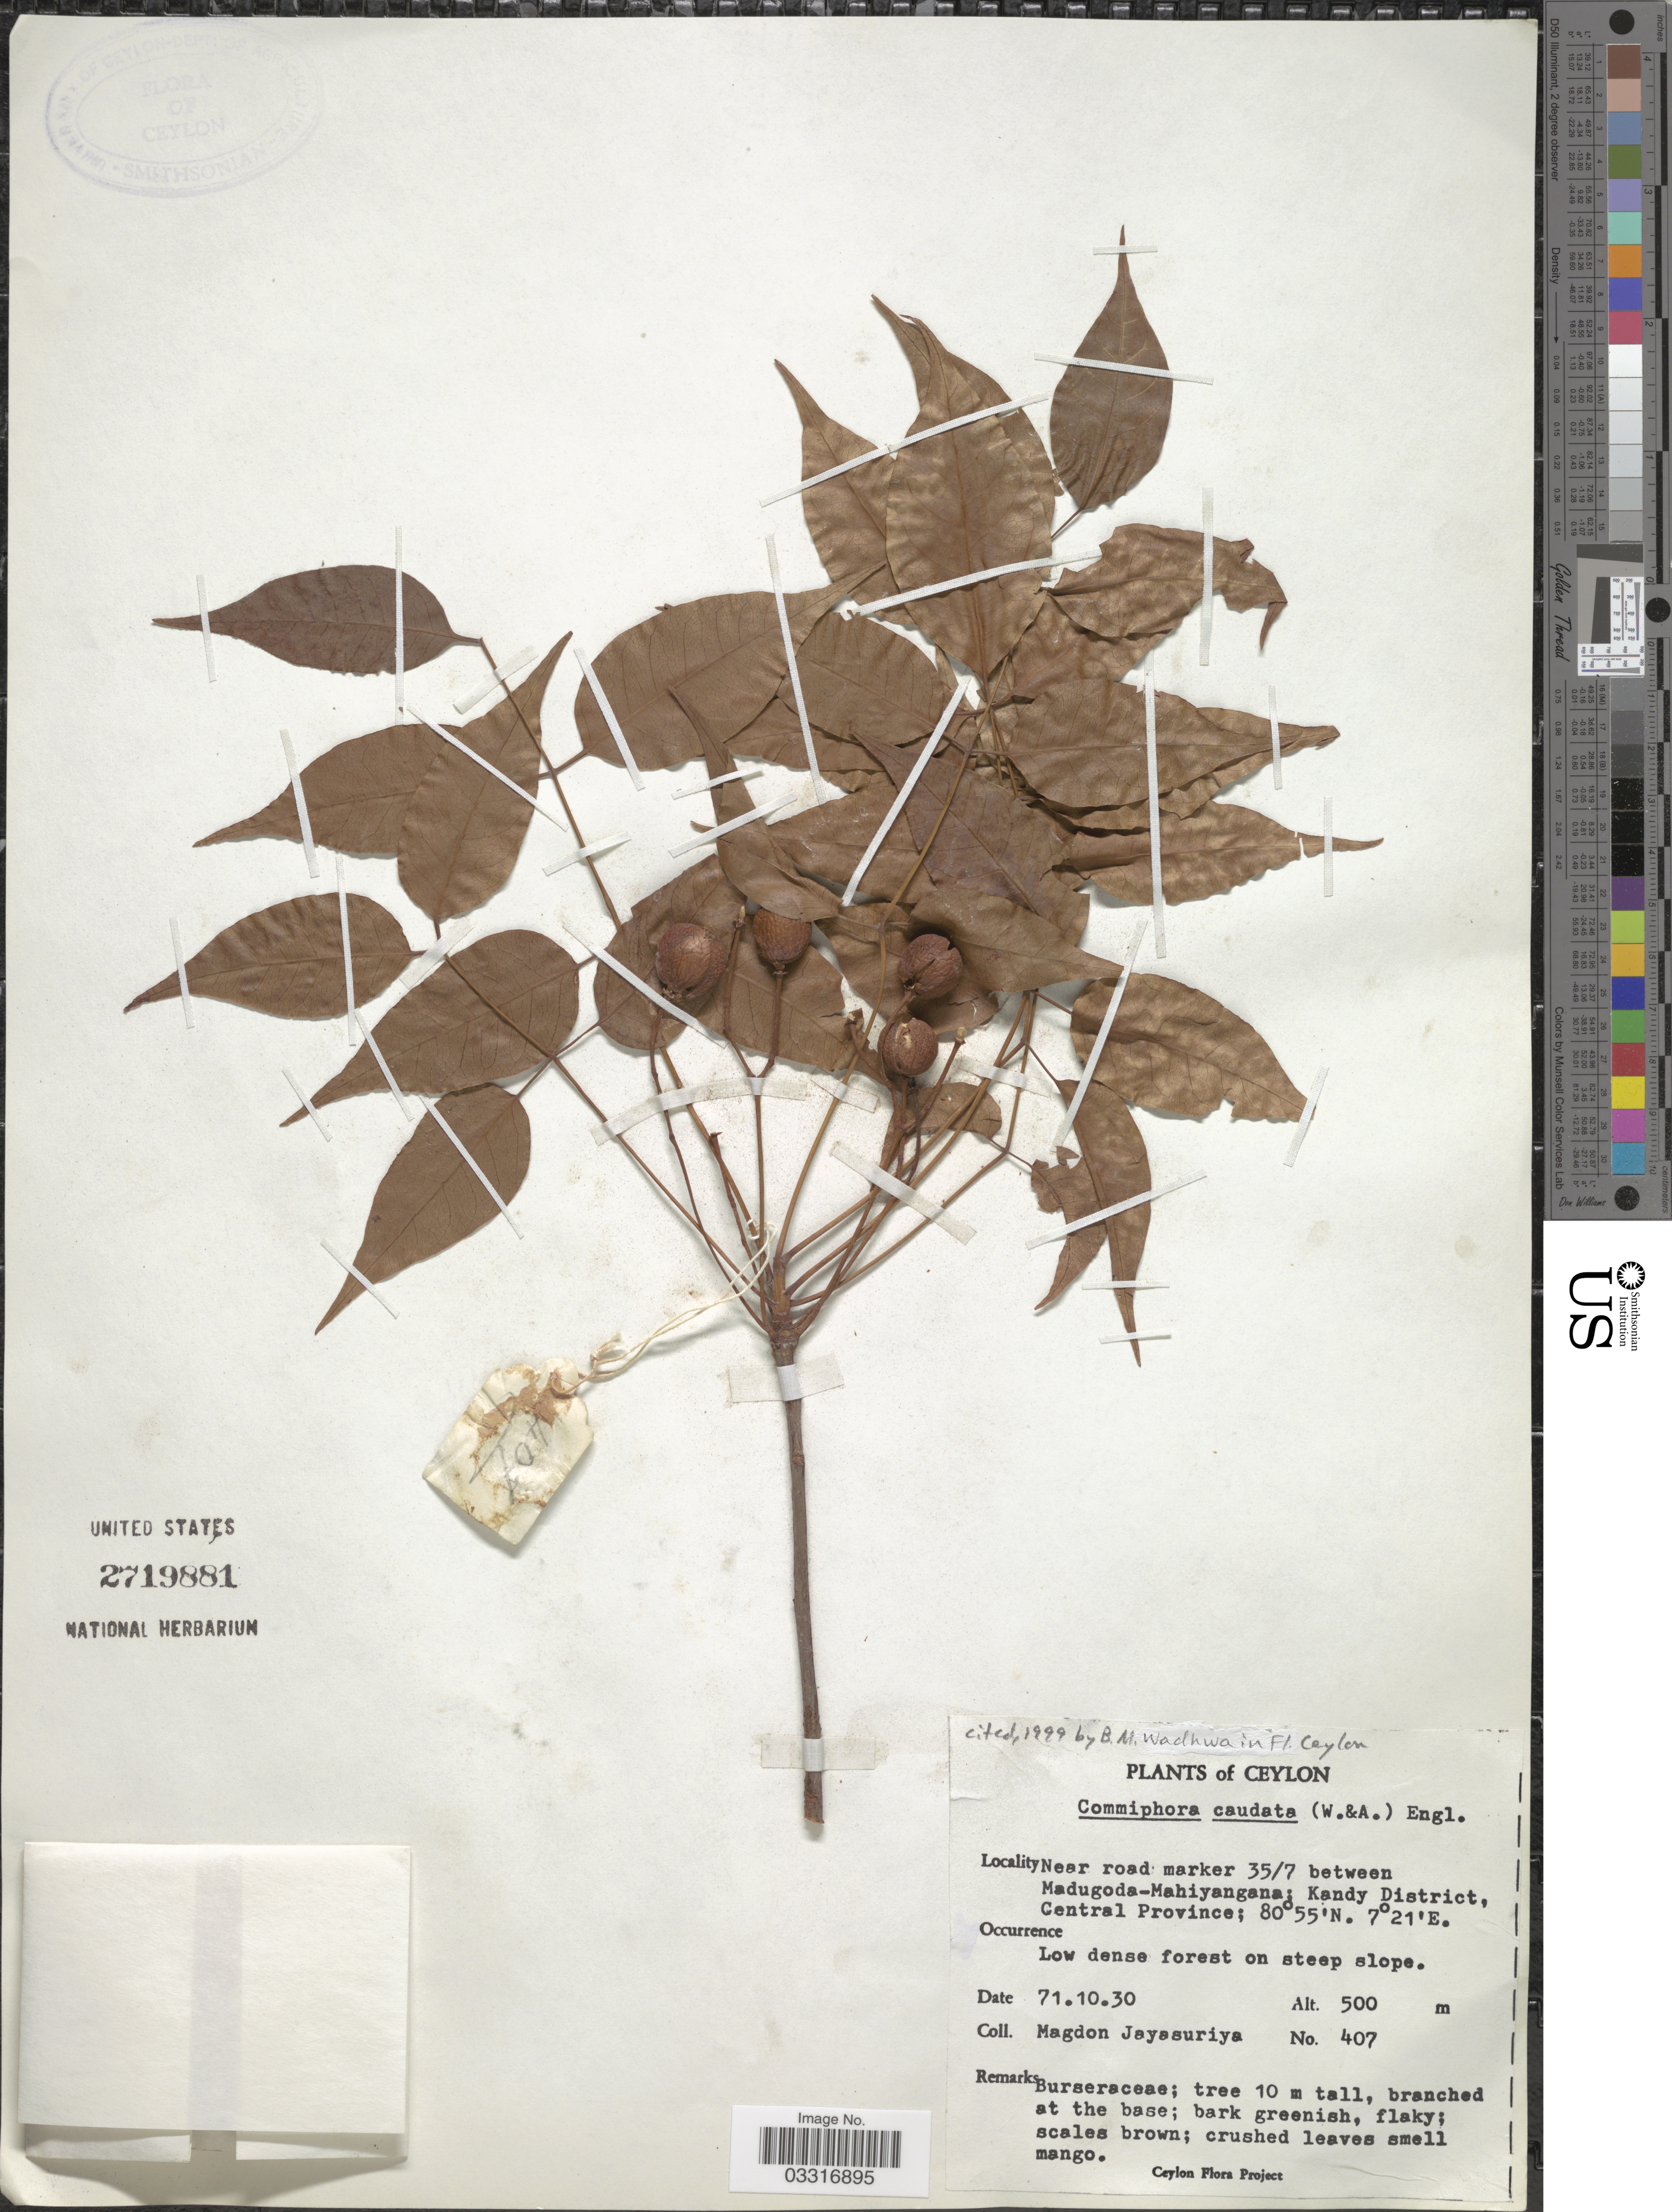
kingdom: Plantae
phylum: Tracheophyta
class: Magnoliopsida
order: Sapindales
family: Burseraceae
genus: Commiphora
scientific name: Commiphora caudata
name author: Engl.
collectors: A. H. Jayasuriya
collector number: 407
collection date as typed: Transcribed d/m/y: 30/10/71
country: Sri Lanka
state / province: Central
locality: Ceylon, Near road marker 35/7 between Madugoda-Mahiyangana: Kandy District.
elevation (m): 500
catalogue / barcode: US 2719881